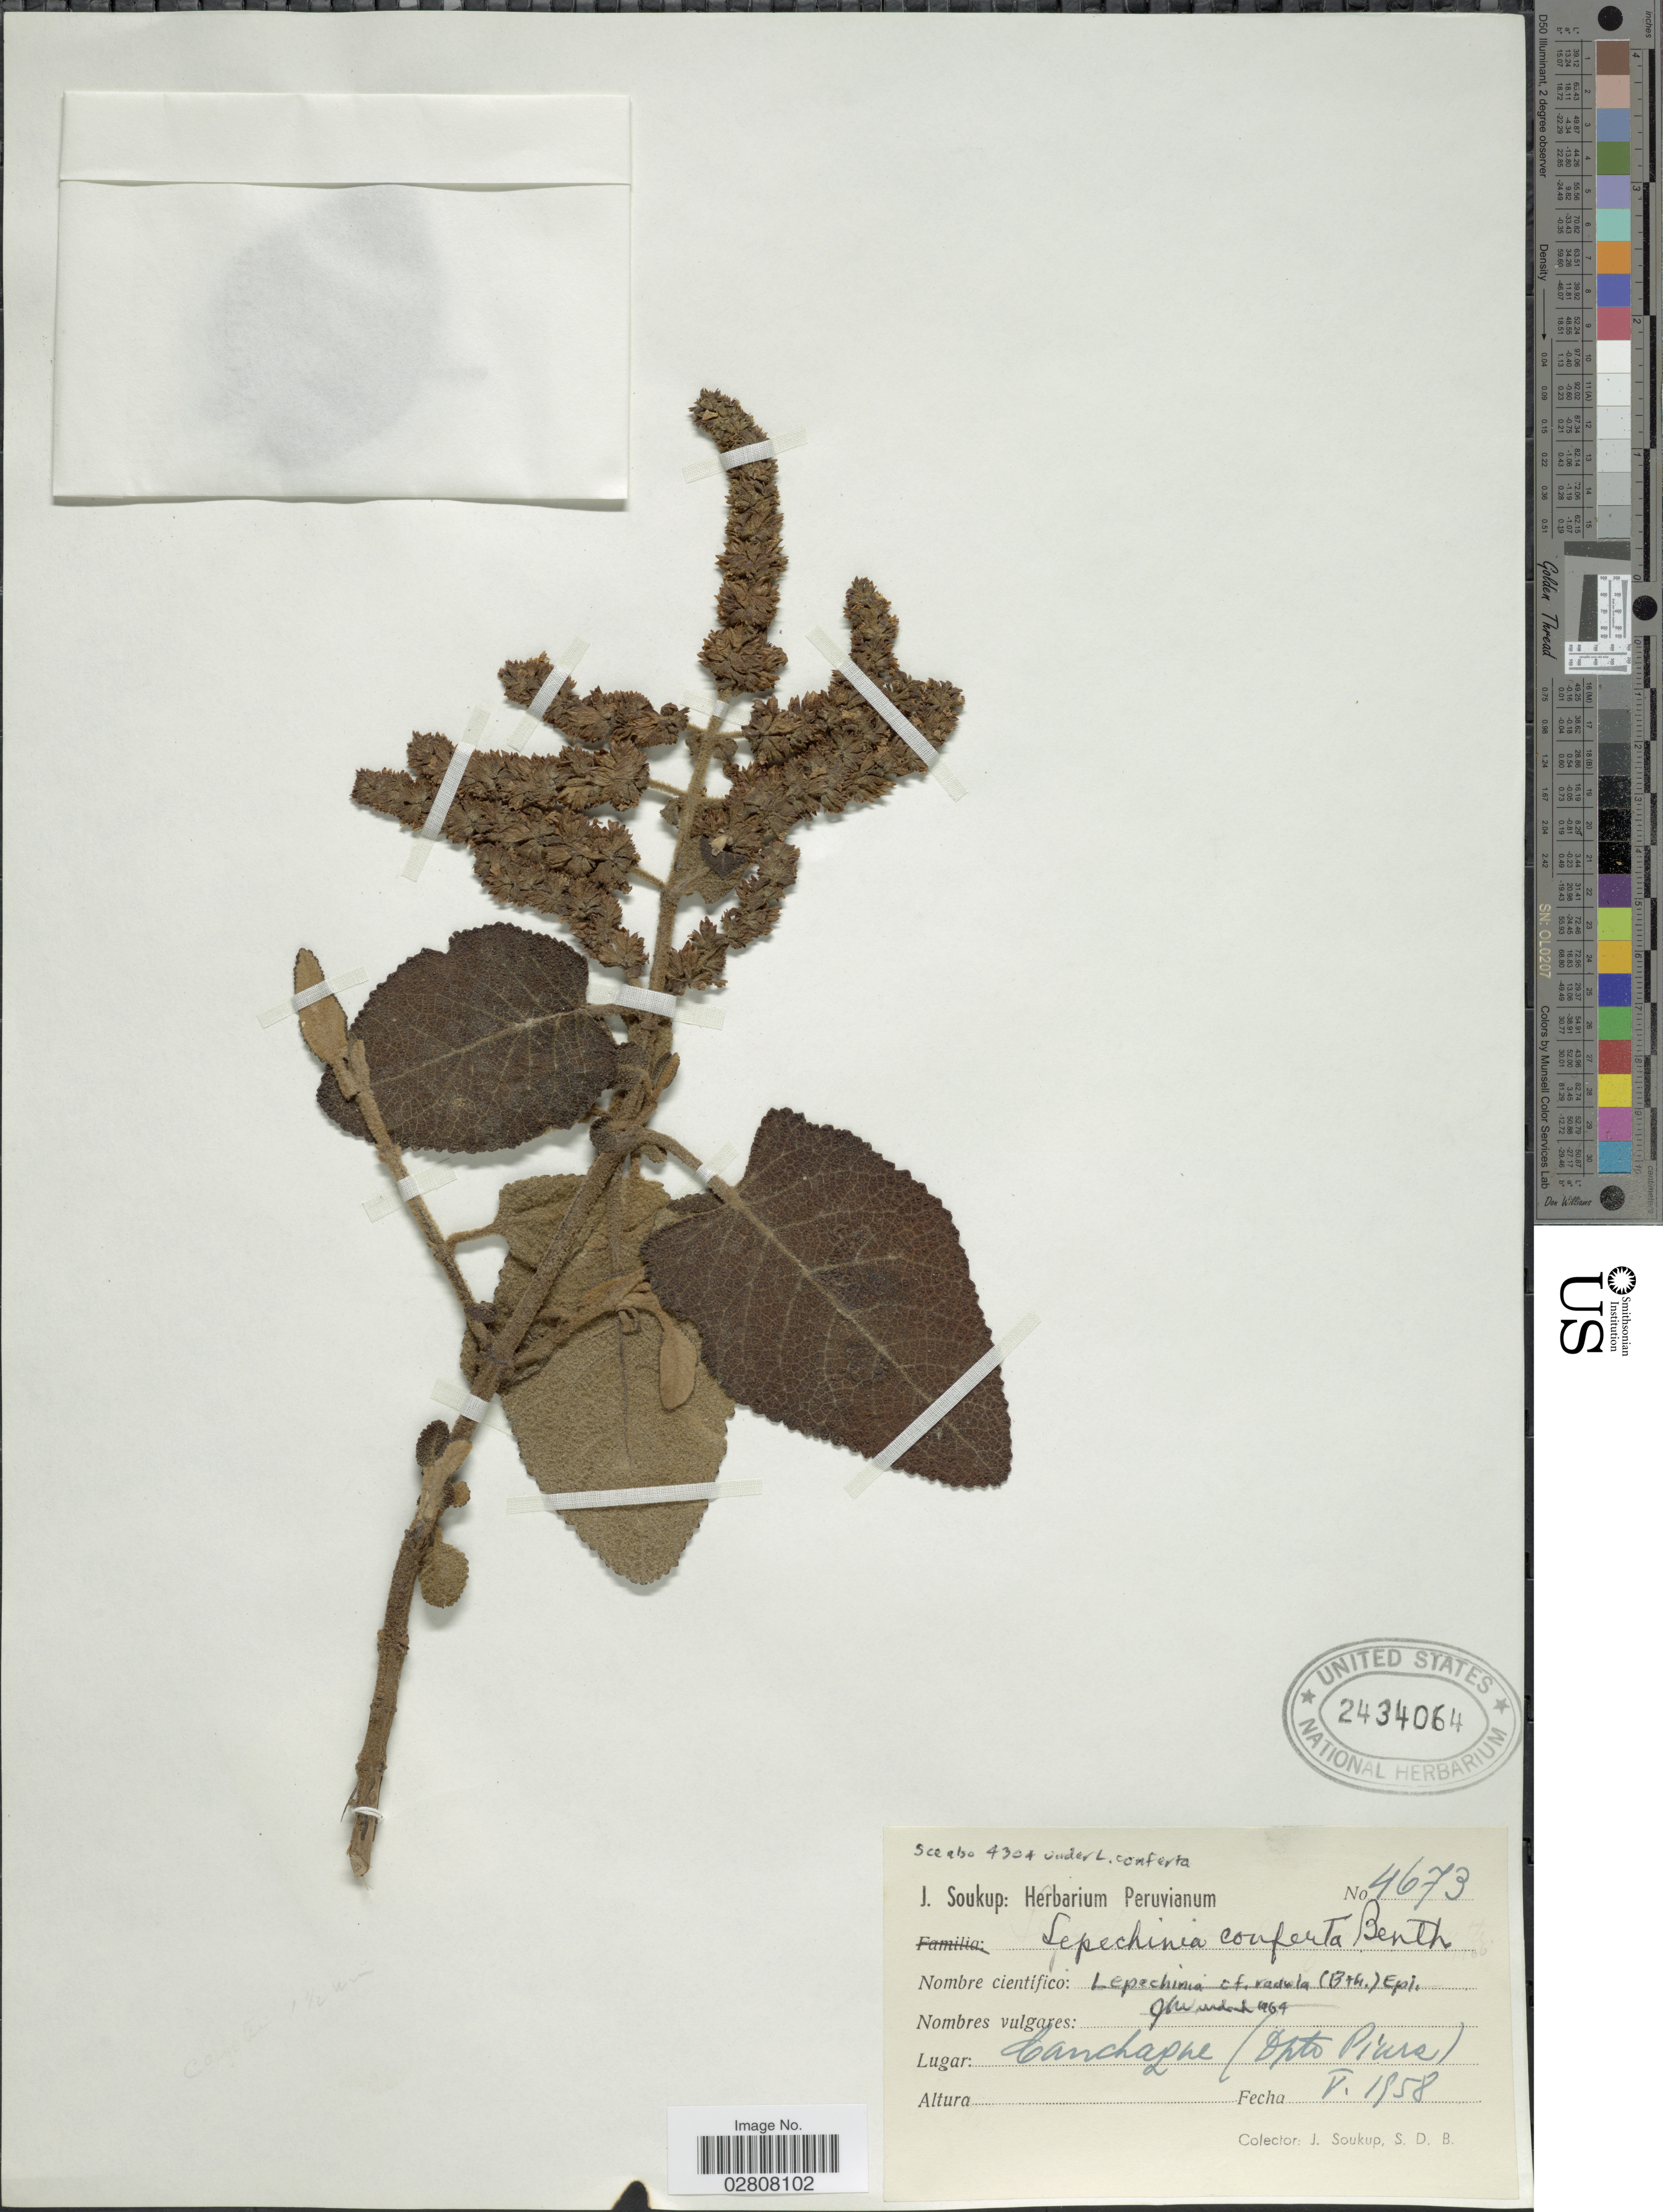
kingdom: Plantae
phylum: Tracheophyta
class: Magnoliopsida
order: Lamiales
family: Lamiaceae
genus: Lepechinia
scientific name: Lepechinia conferta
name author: (Benth.) Epling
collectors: J. Soukup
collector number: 4673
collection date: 1958-05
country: Peru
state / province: Piura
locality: Canchaque (Dpto. Piura)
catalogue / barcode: US 2434064